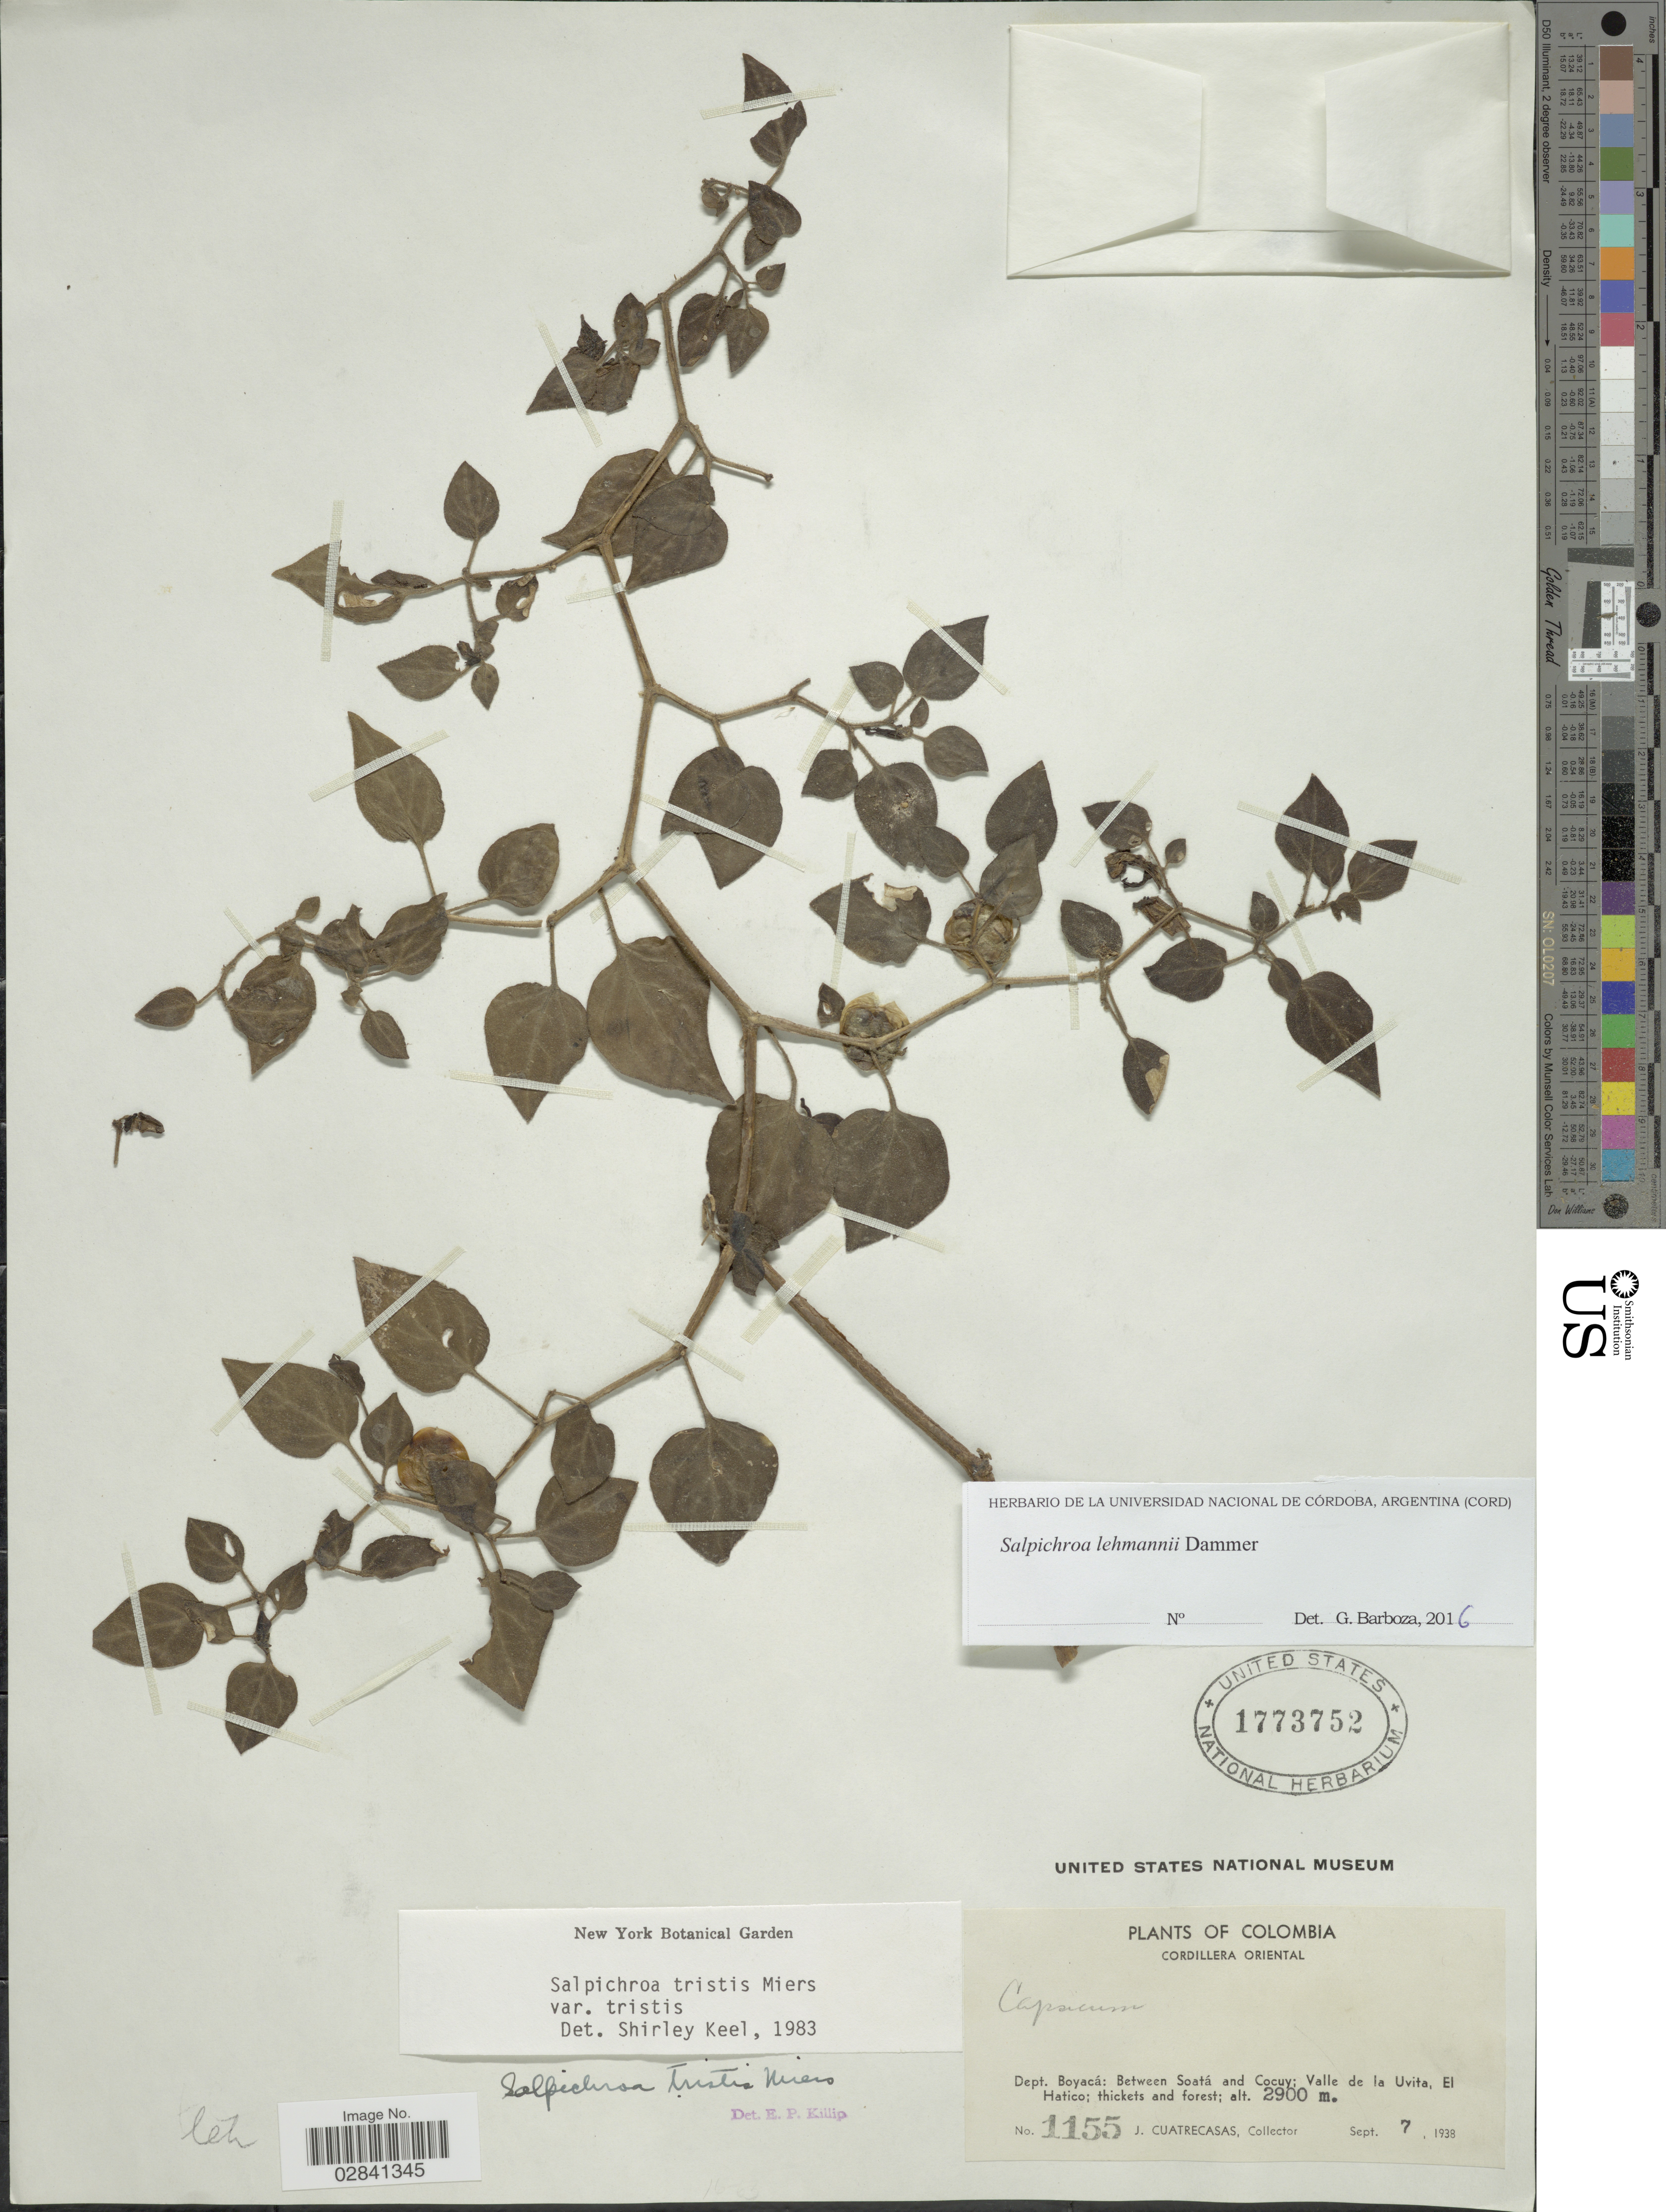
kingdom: Plantae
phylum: Tracheophyta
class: Magnoliopsida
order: Solanales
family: Solanaceae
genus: Salpichroa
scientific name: Salpichroa tristis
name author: Walp.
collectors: J. Cuatrecasas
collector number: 1155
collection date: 1938-09-07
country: Colombia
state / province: Boyacá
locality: Cordillera Oriental. Dept. Boyacá: Between Soatá and Cocuy; Valle de la Uvita, El Hatico.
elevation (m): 2900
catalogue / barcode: US 1773752